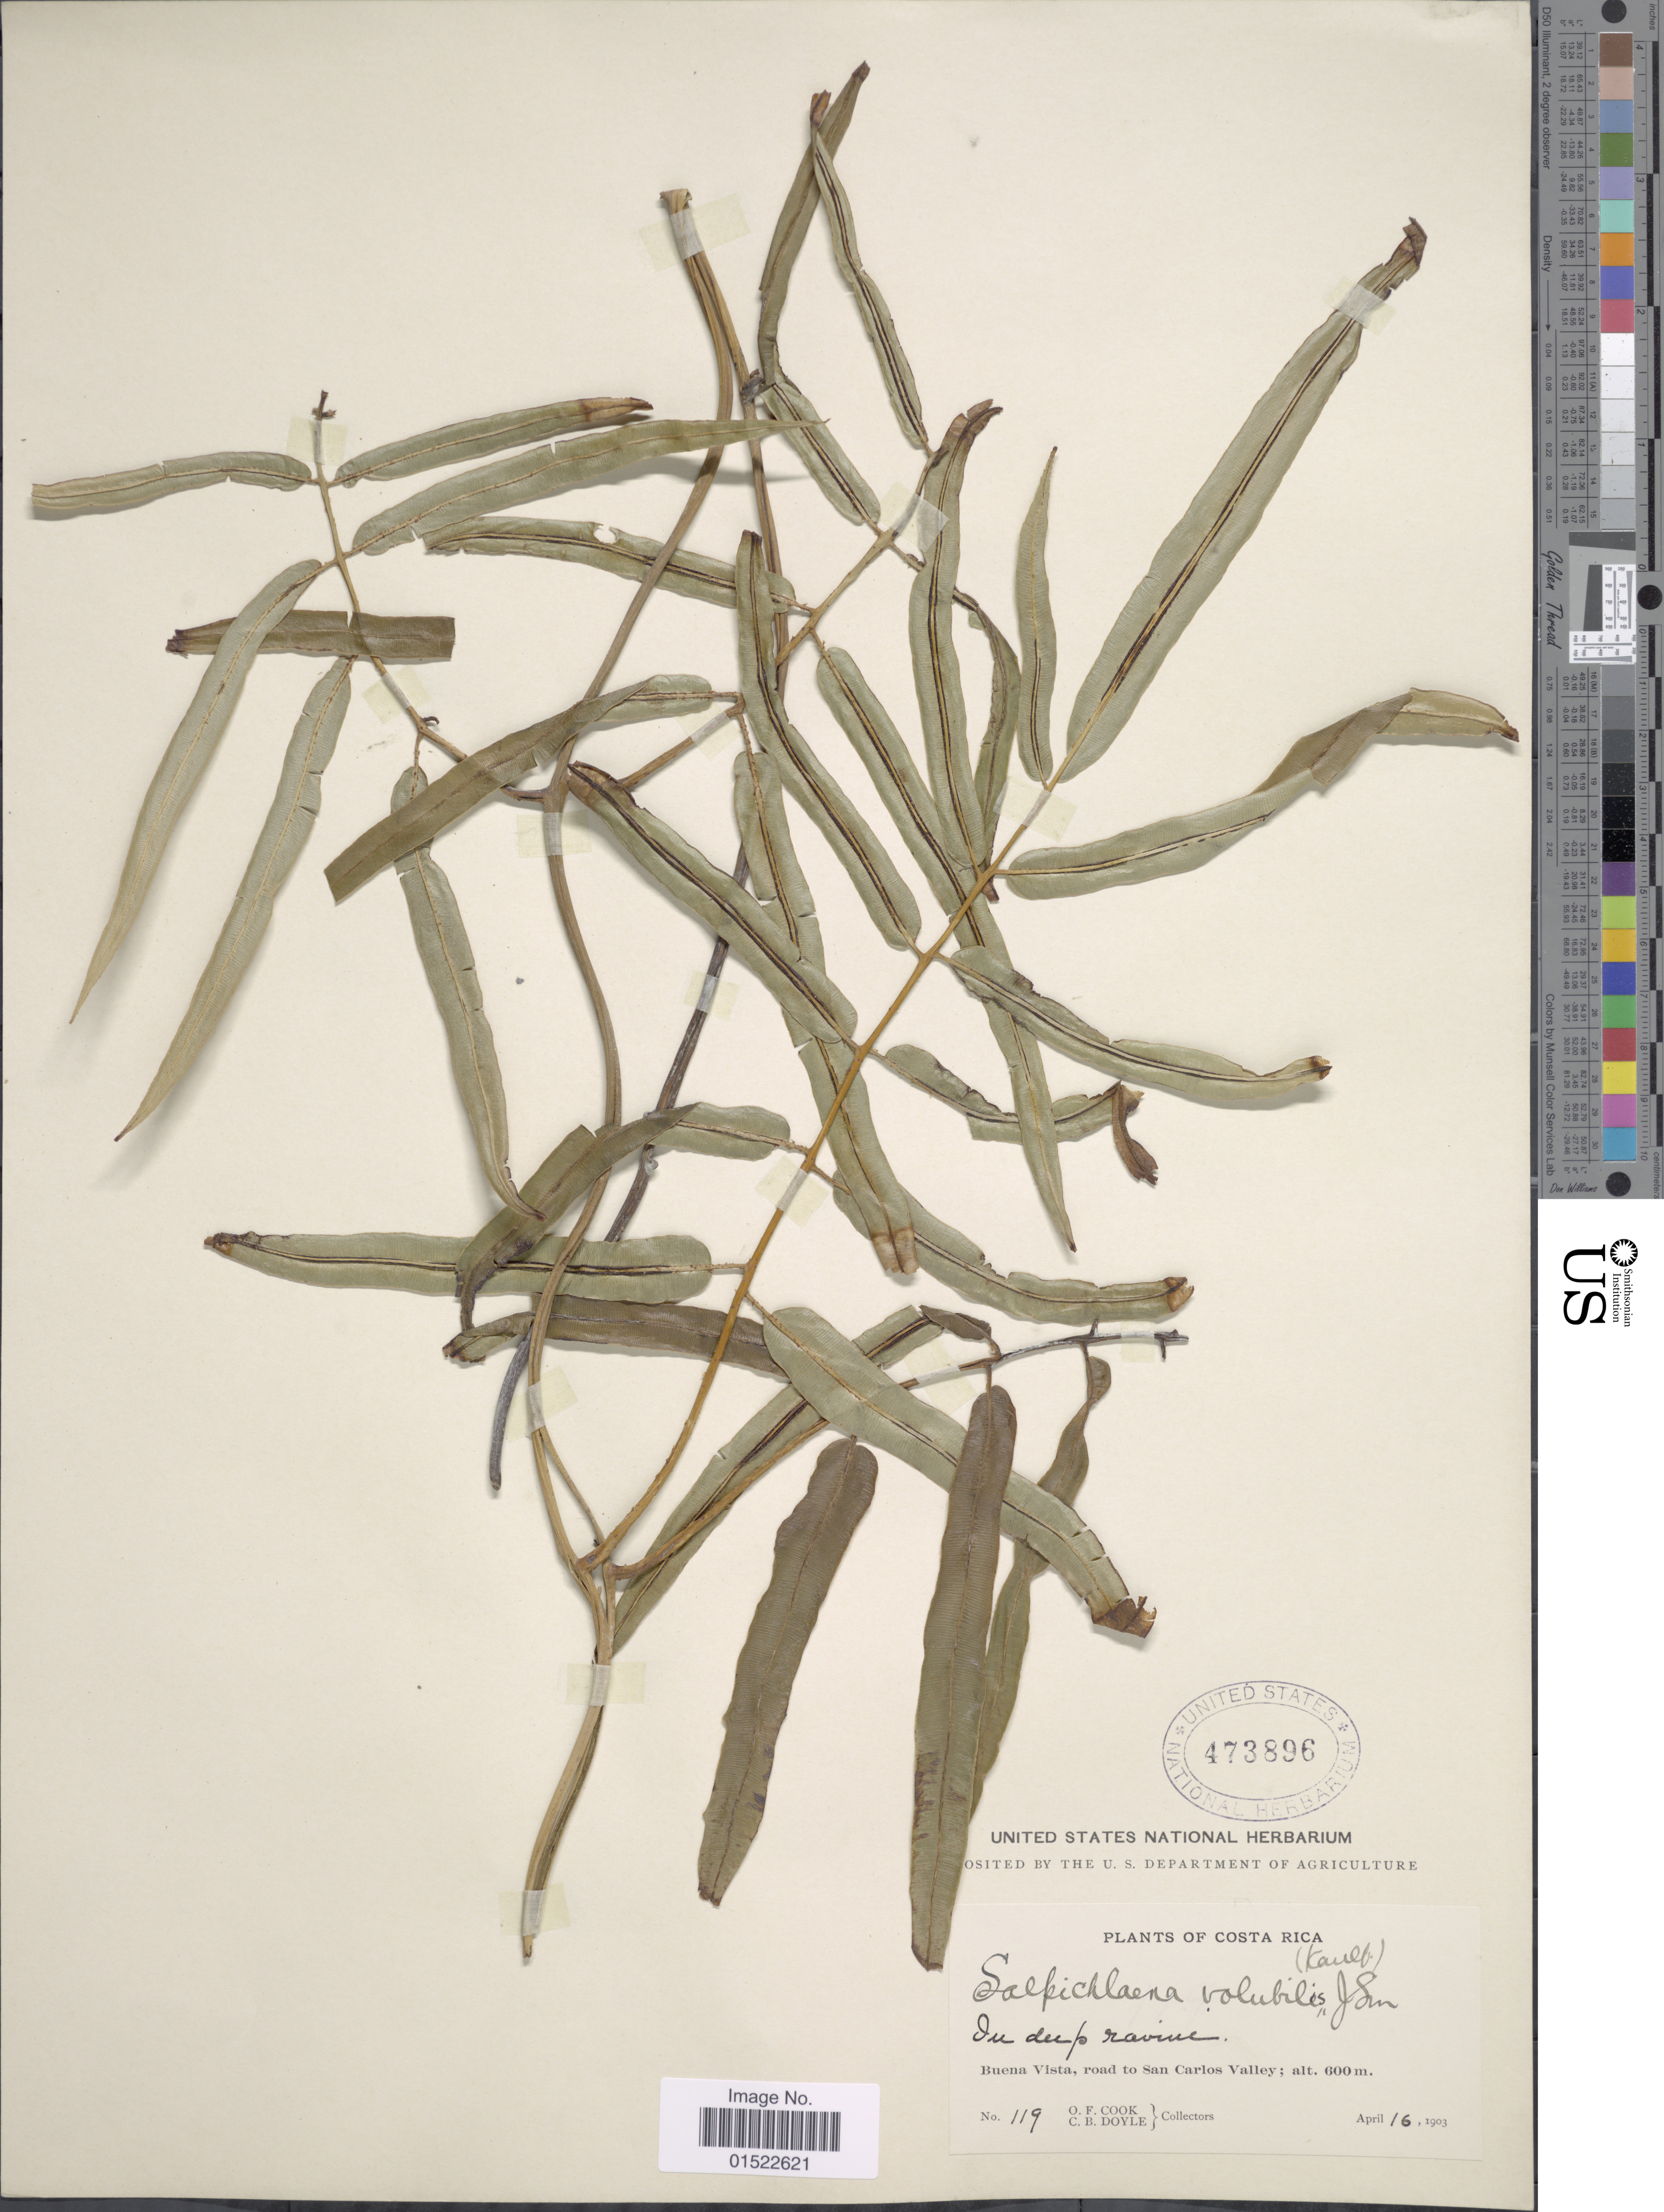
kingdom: Plantae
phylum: Tracheophyta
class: Polypodiopsida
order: Polypodiales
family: Blechnaceae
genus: Salpichlaena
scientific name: Salpichlaena volubilis subsp. volubilis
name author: (Kaulf.) J. Sm.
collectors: O. F. Cook & C. Doyle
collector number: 119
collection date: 1903-04-16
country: Costa Rica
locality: Buena Vista, road to San Carlos Valley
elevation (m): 600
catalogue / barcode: US 473896